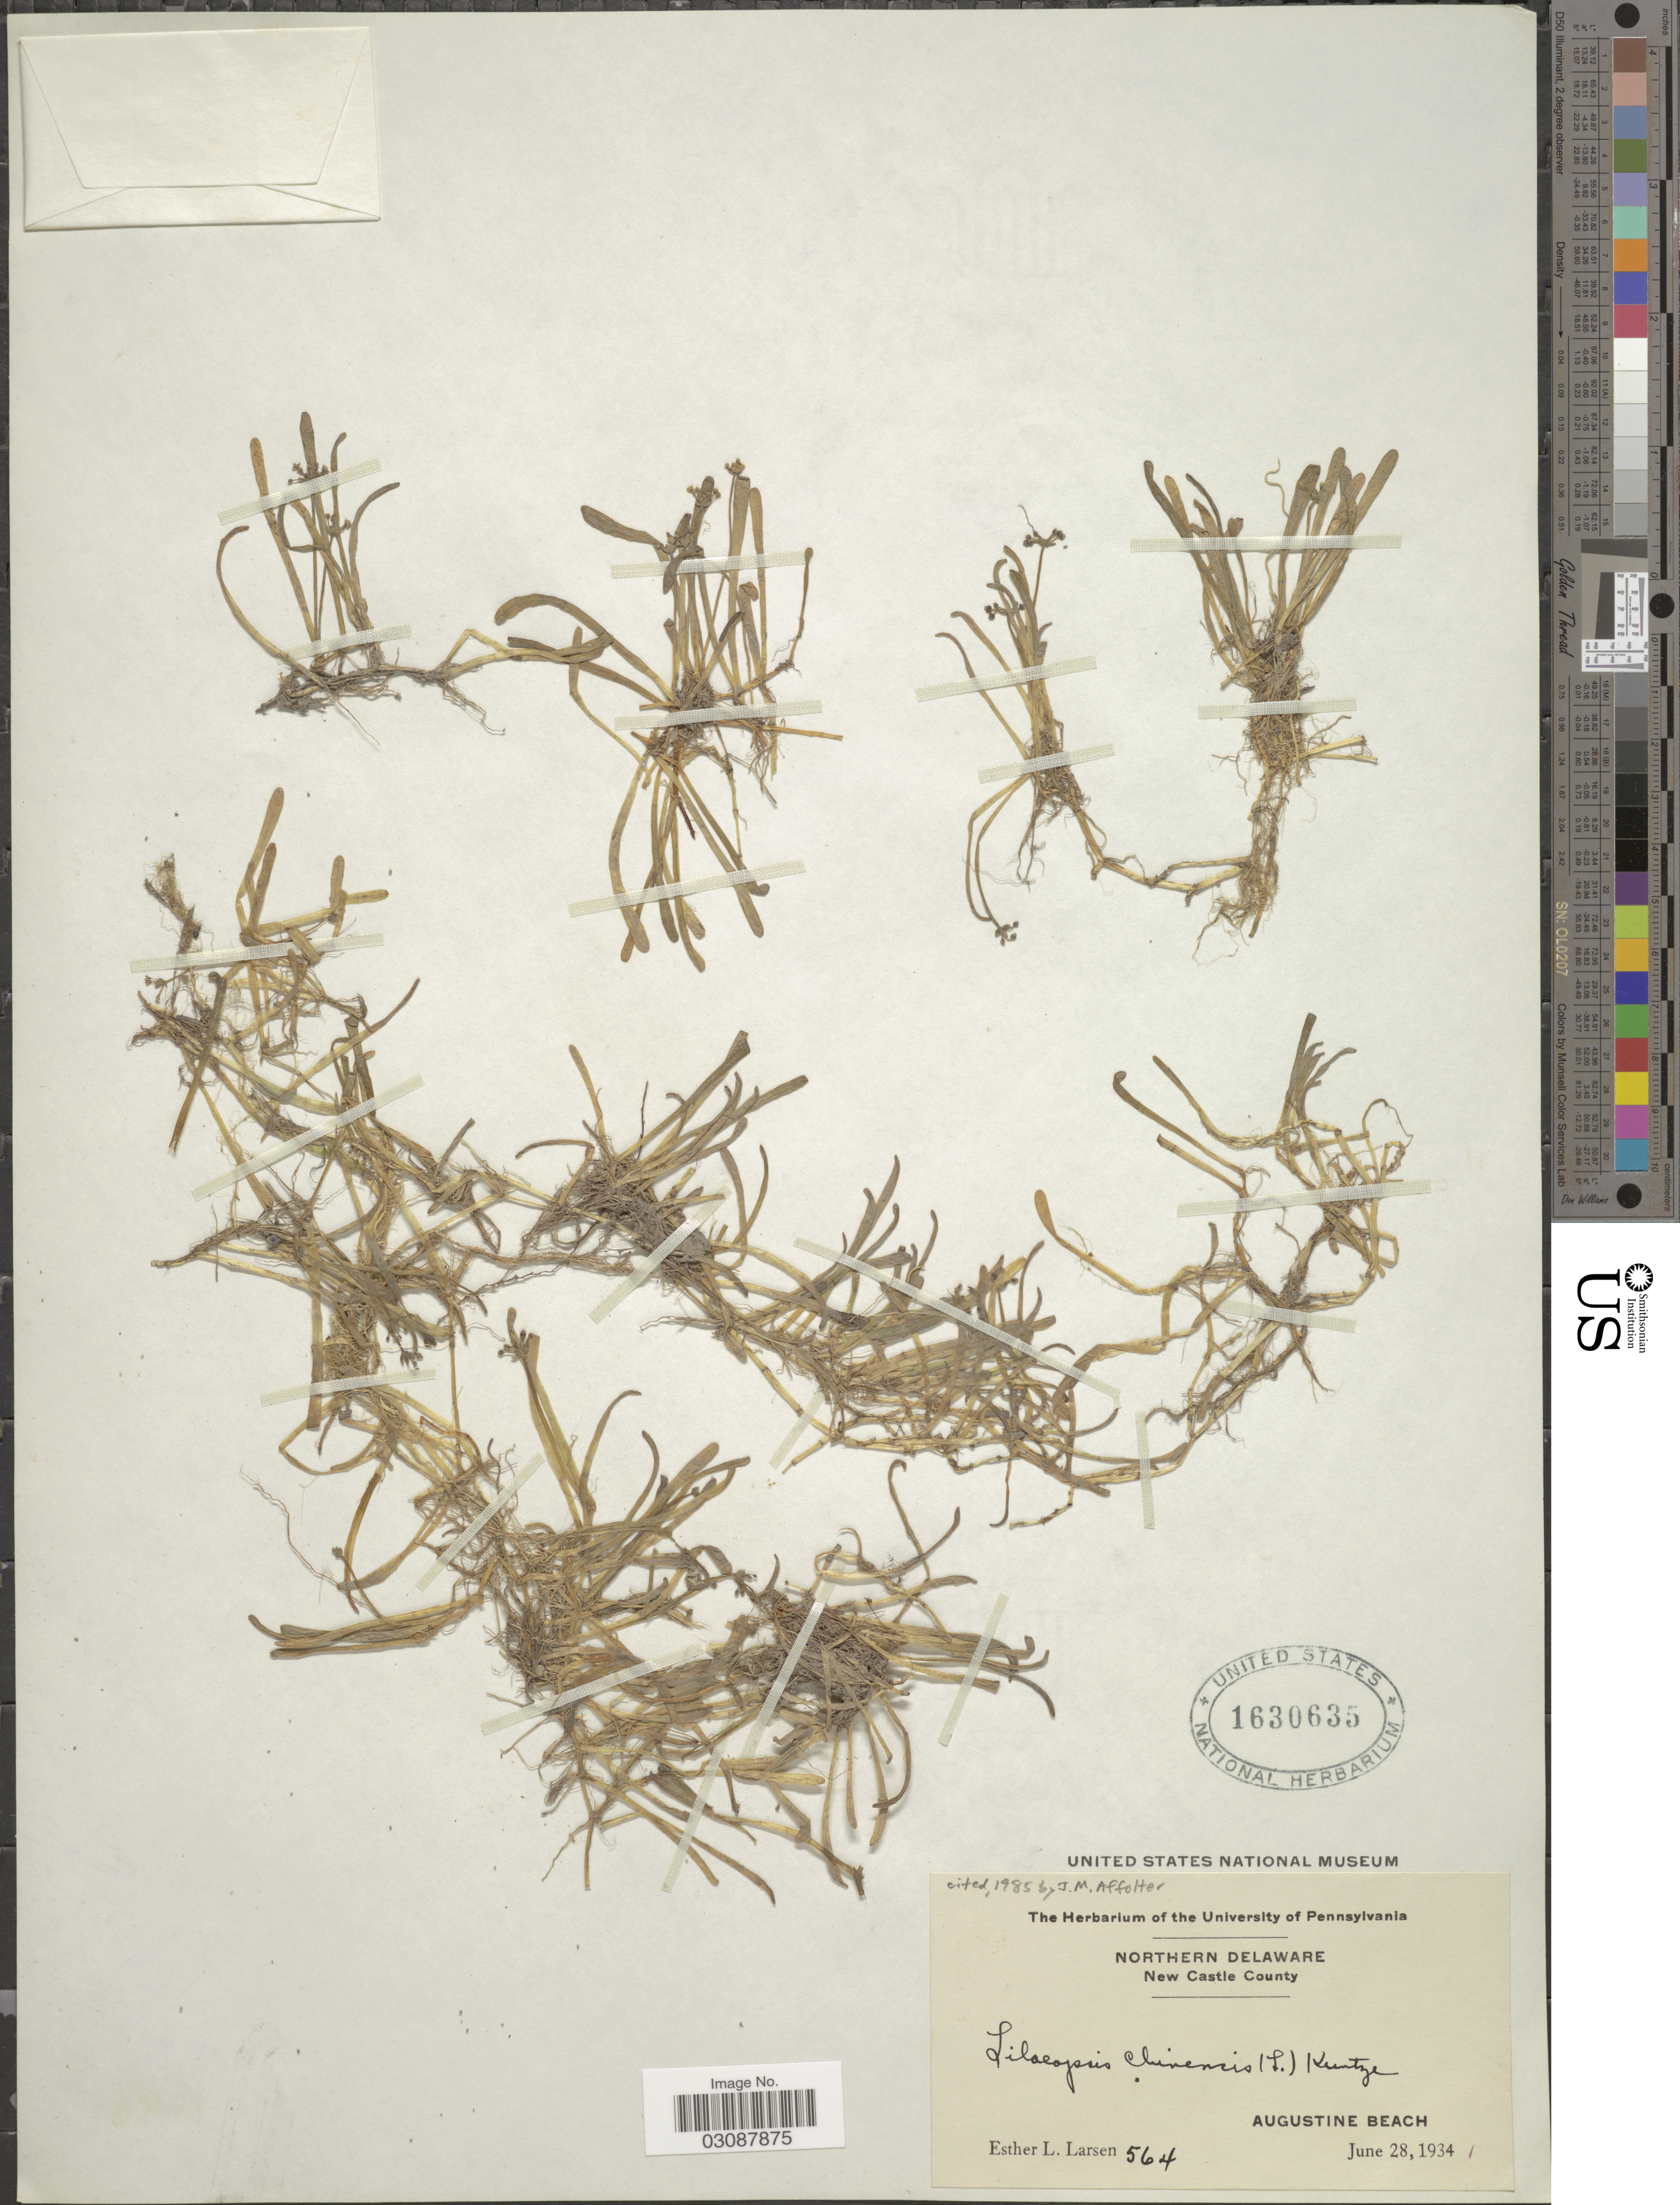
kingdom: Plantae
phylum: Tracheophyta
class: Magnoliopsida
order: Apiales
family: Apiaceae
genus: Lilaeopsis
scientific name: Lilaeopsis chinensis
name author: (L.) Kuntze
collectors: E. L. Larsen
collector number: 564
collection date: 1934-06-28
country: United States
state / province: Delaware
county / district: New Castle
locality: Northern Delaware. New Castle County. Augustine Beach.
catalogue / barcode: US 1630635